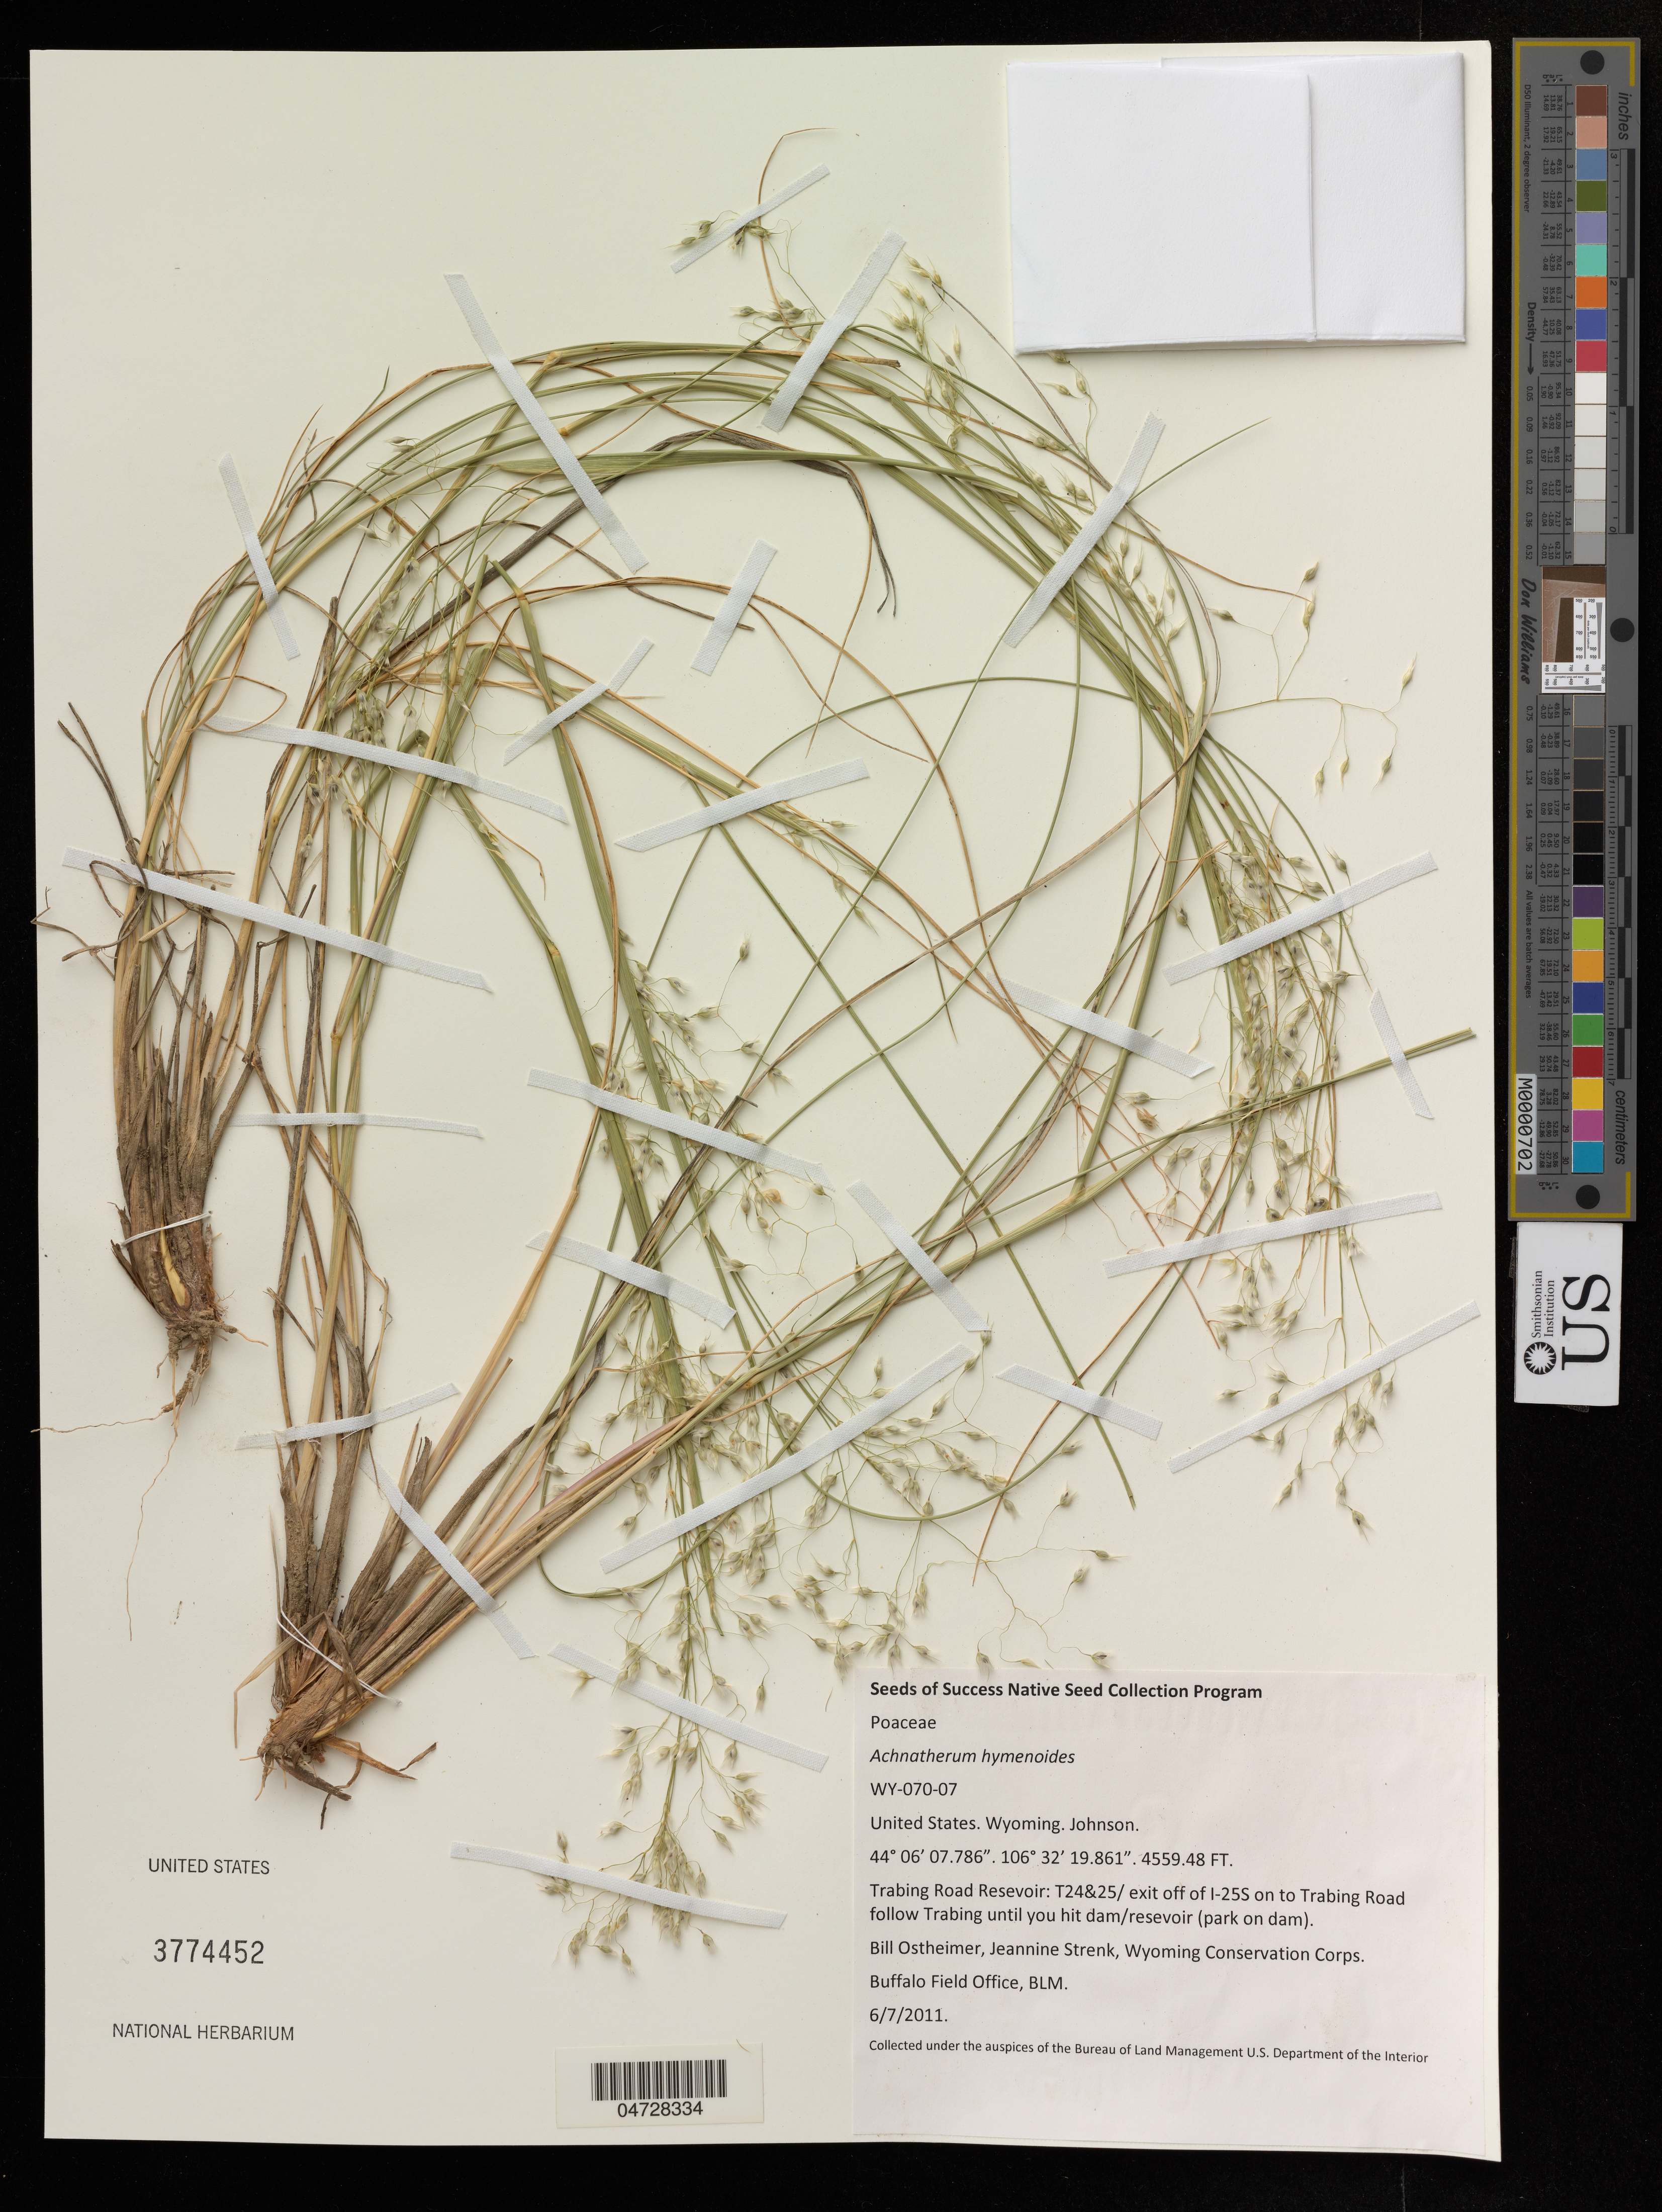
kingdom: Plantae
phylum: Tracheophyta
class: Liliopsida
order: Poales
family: Poaceae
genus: Achnatherum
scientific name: Achnatherum hymenoides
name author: (Roem. & Schult.) Barkworth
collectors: B. Ostheimer, J. Strenk & Wyoming Conservation Corps.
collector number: WY-070-07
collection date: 2011-07-06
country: United States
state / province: Wyoming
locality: Johnson, Trabing Road Reservoir: T24&25/ exit off of I-25S on to Trabing Road following Trabing until you hit dam/reservoir (park on dam).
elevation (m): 1389.73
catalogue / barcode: US 3774452